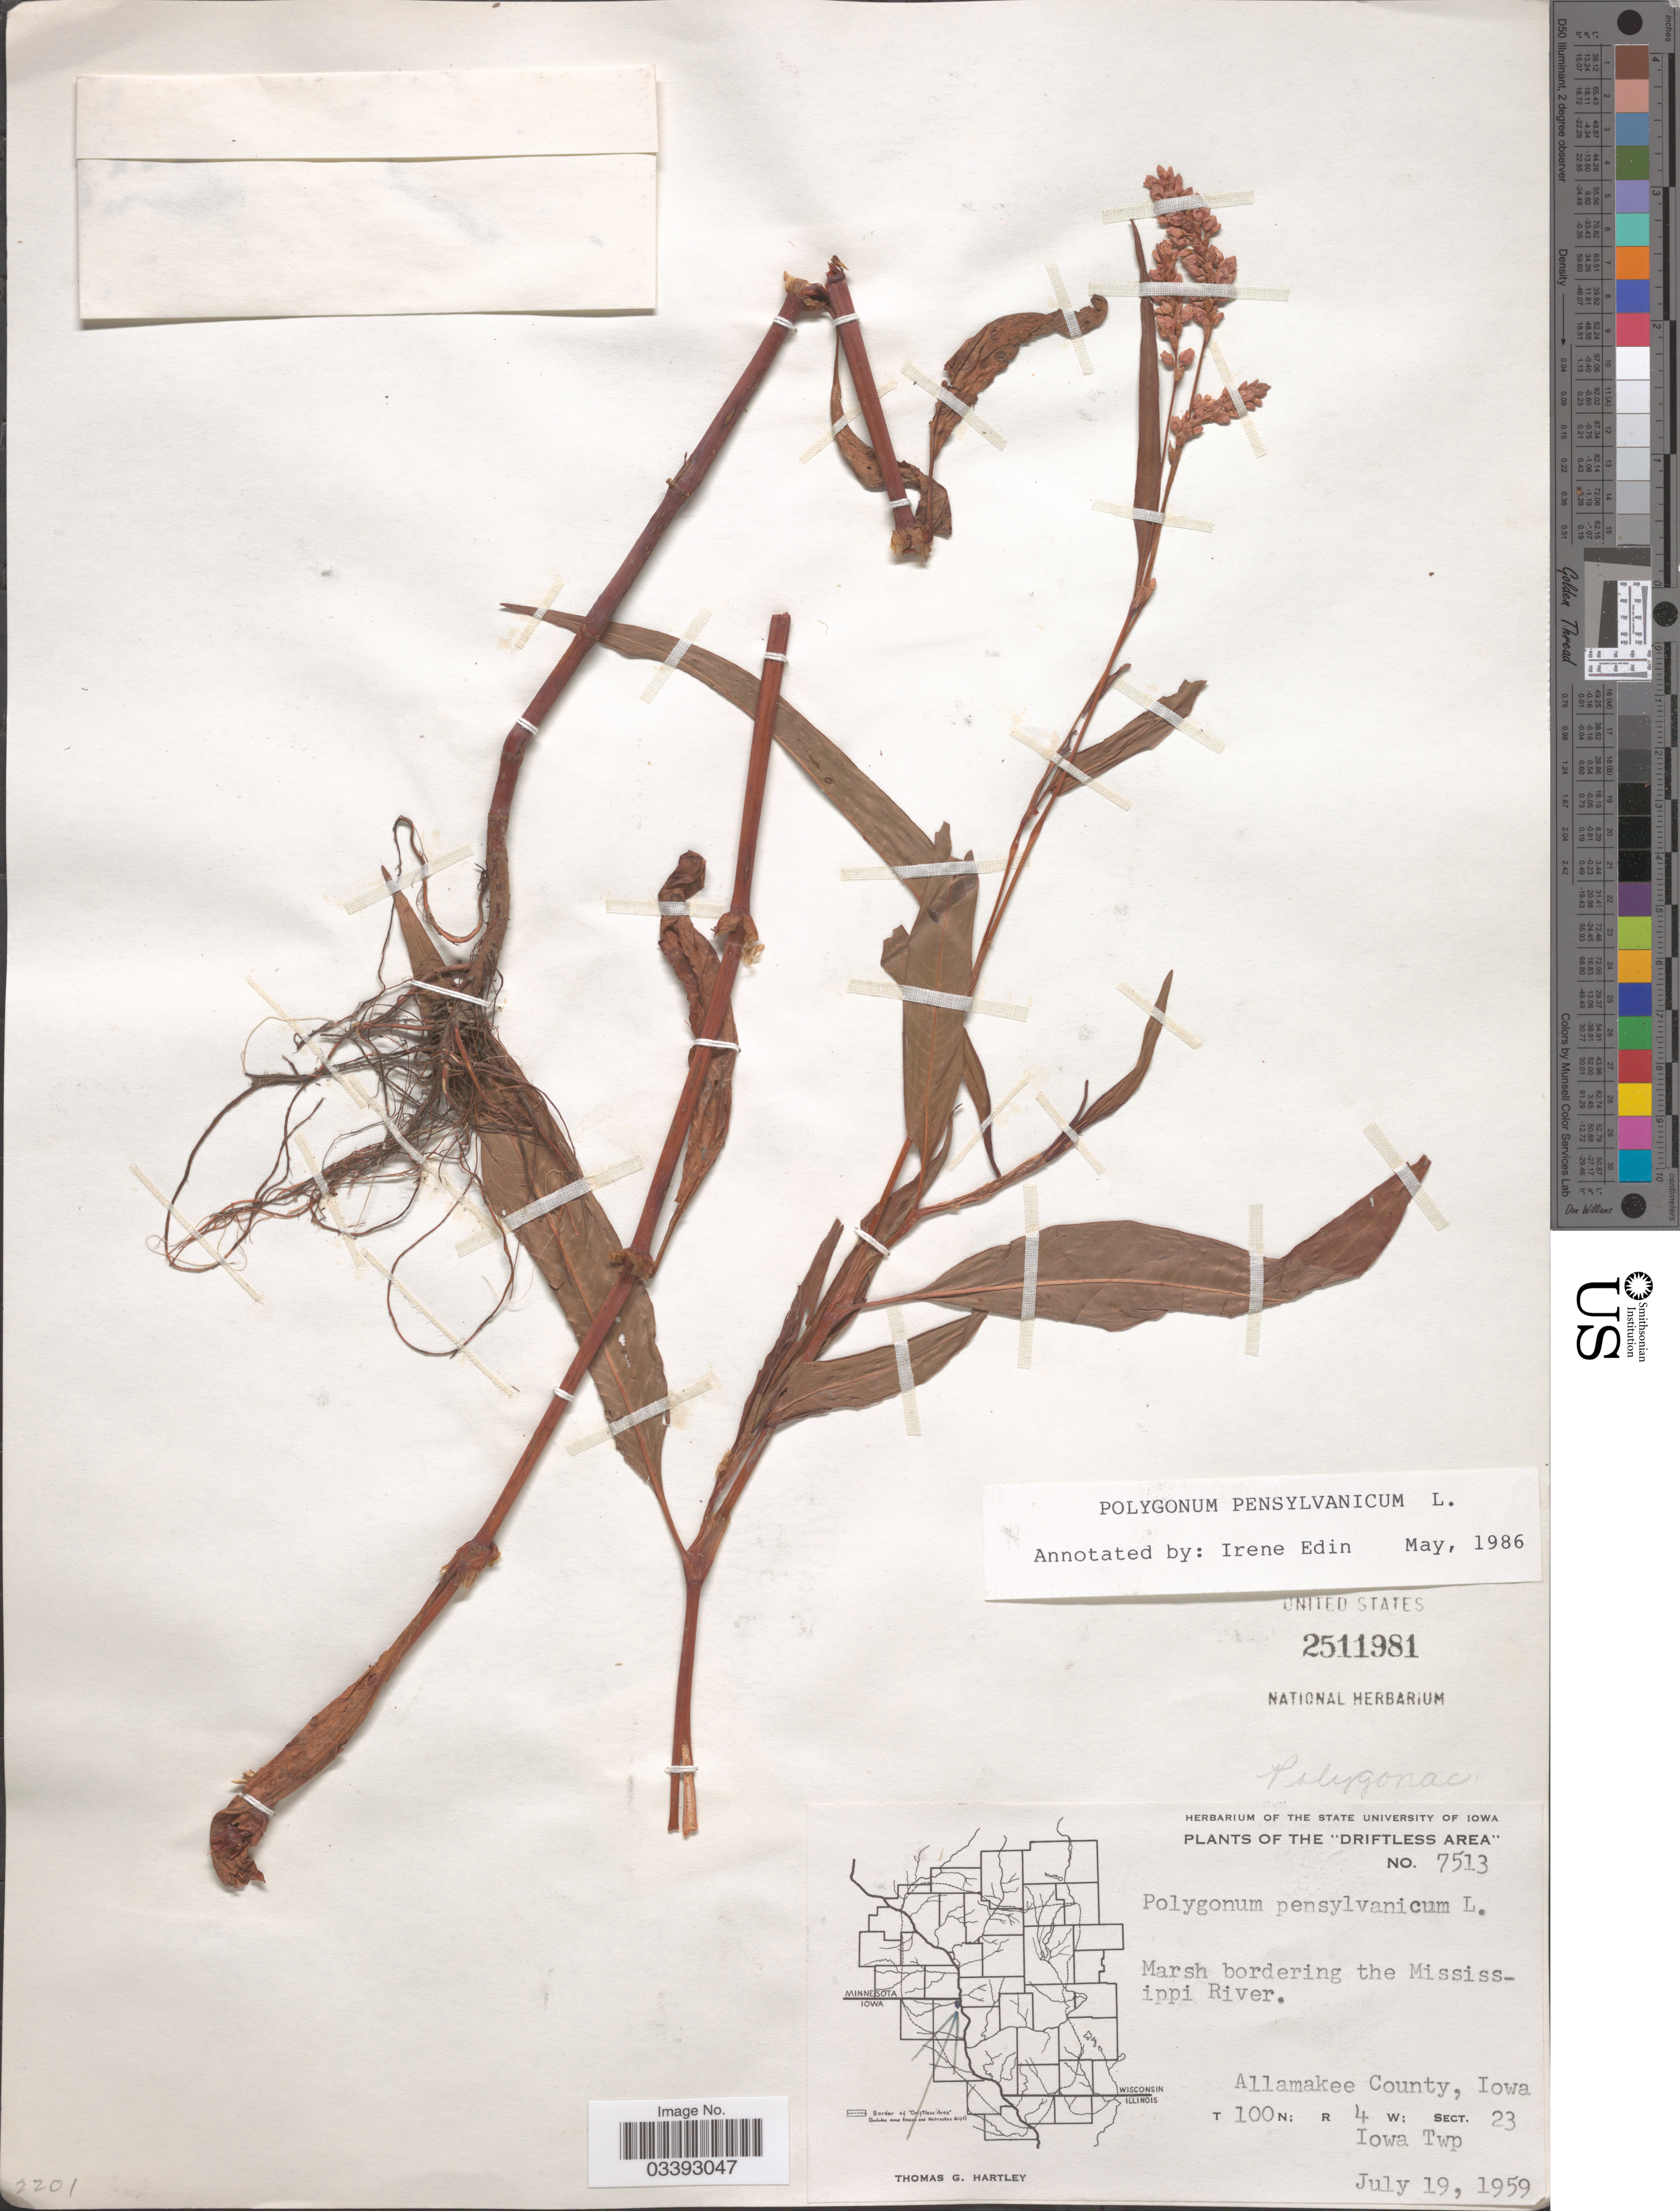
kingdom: Plantae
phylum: Tracheophyta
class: Magnoliopsida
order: Caryophyllales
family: Polygonaceae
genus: Persicaria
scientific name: Persicaria pensylvanica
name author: (L.) M. Gómez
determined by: Atha, D. E.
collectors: T. G. Hartley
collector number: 7513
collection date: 1959-07-19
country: United States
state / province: Iowa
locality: The "Driftless Area". Marsh bordering the Mississippi River. Allamakee County. T 100 N; R 4 W; Sect. 23 Iowa Twp.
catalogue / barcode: US 2511981